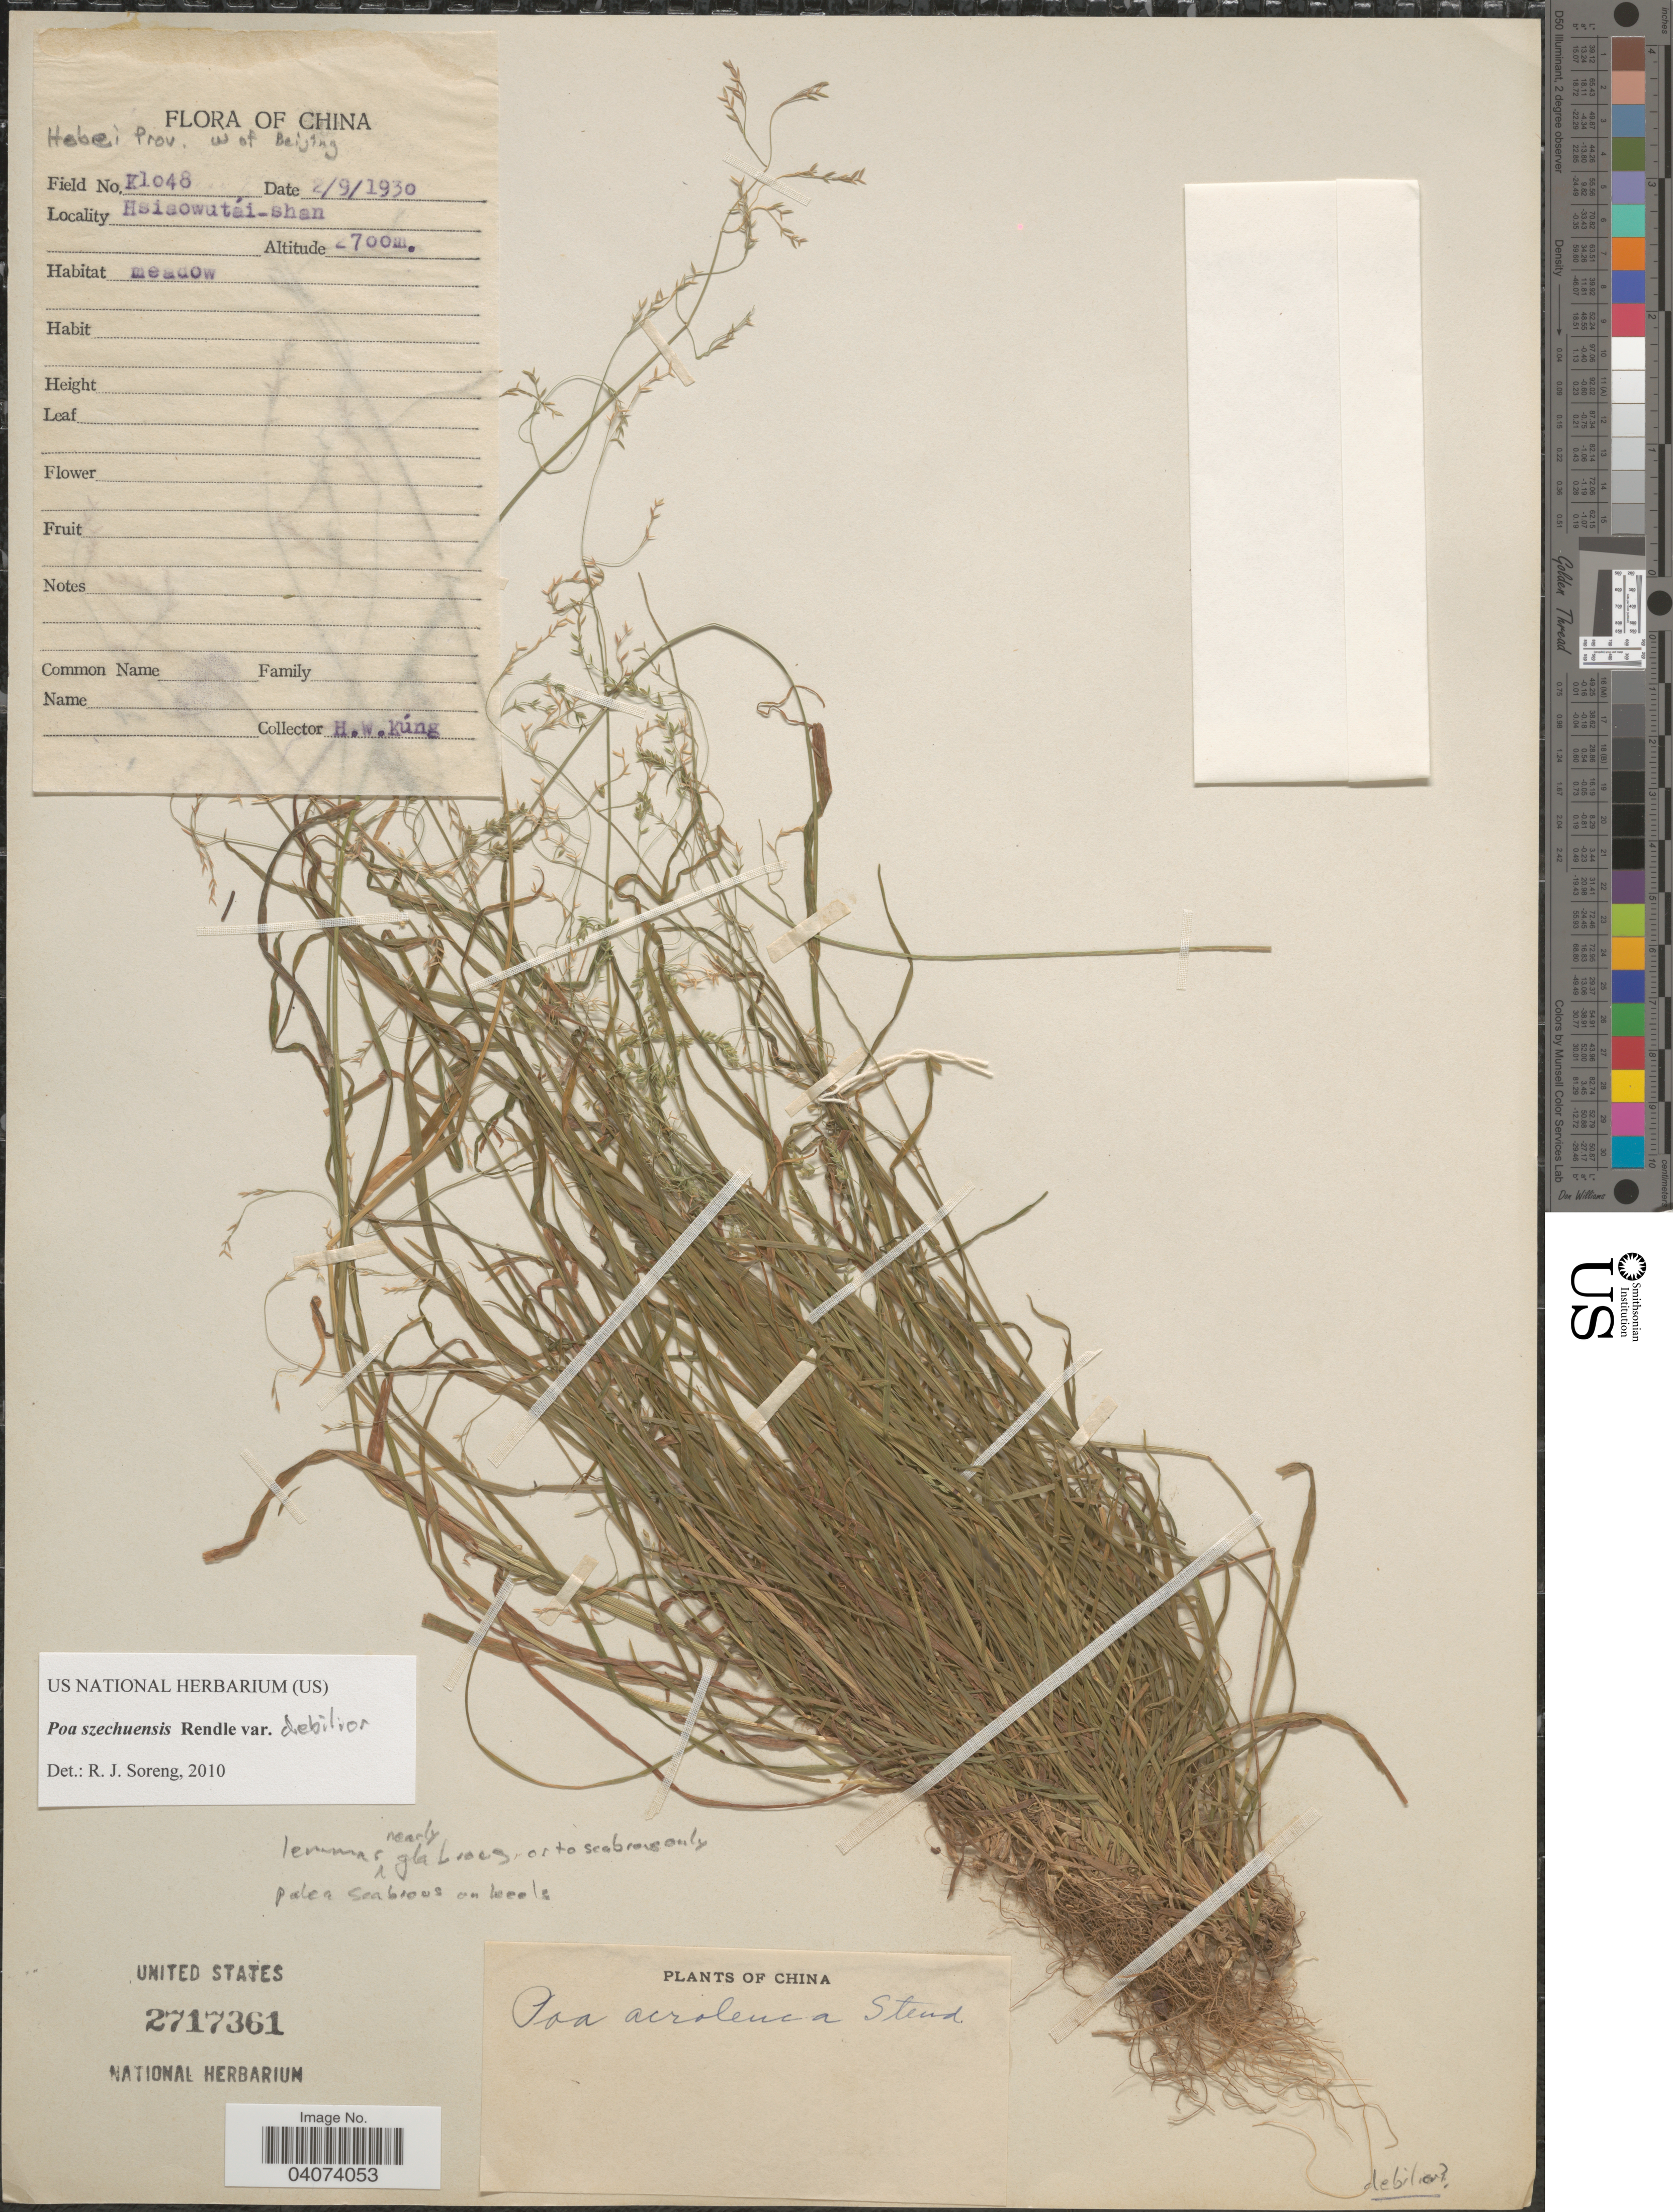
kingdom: Plantae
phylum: Tracheophyta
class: Liliopsida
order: Poales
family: Poaceae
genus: Poa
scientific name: Poa szechuensis var. debilior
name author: (Hitchc.) Soreng & G.H. Zhu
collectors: H. Kung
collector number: K1048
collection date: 1930-09-02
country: China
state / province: Hubei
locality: Hobei: Prov. W of Beijing. Hsiaowutai-shan.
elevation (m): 2700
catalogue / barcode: US 2717361